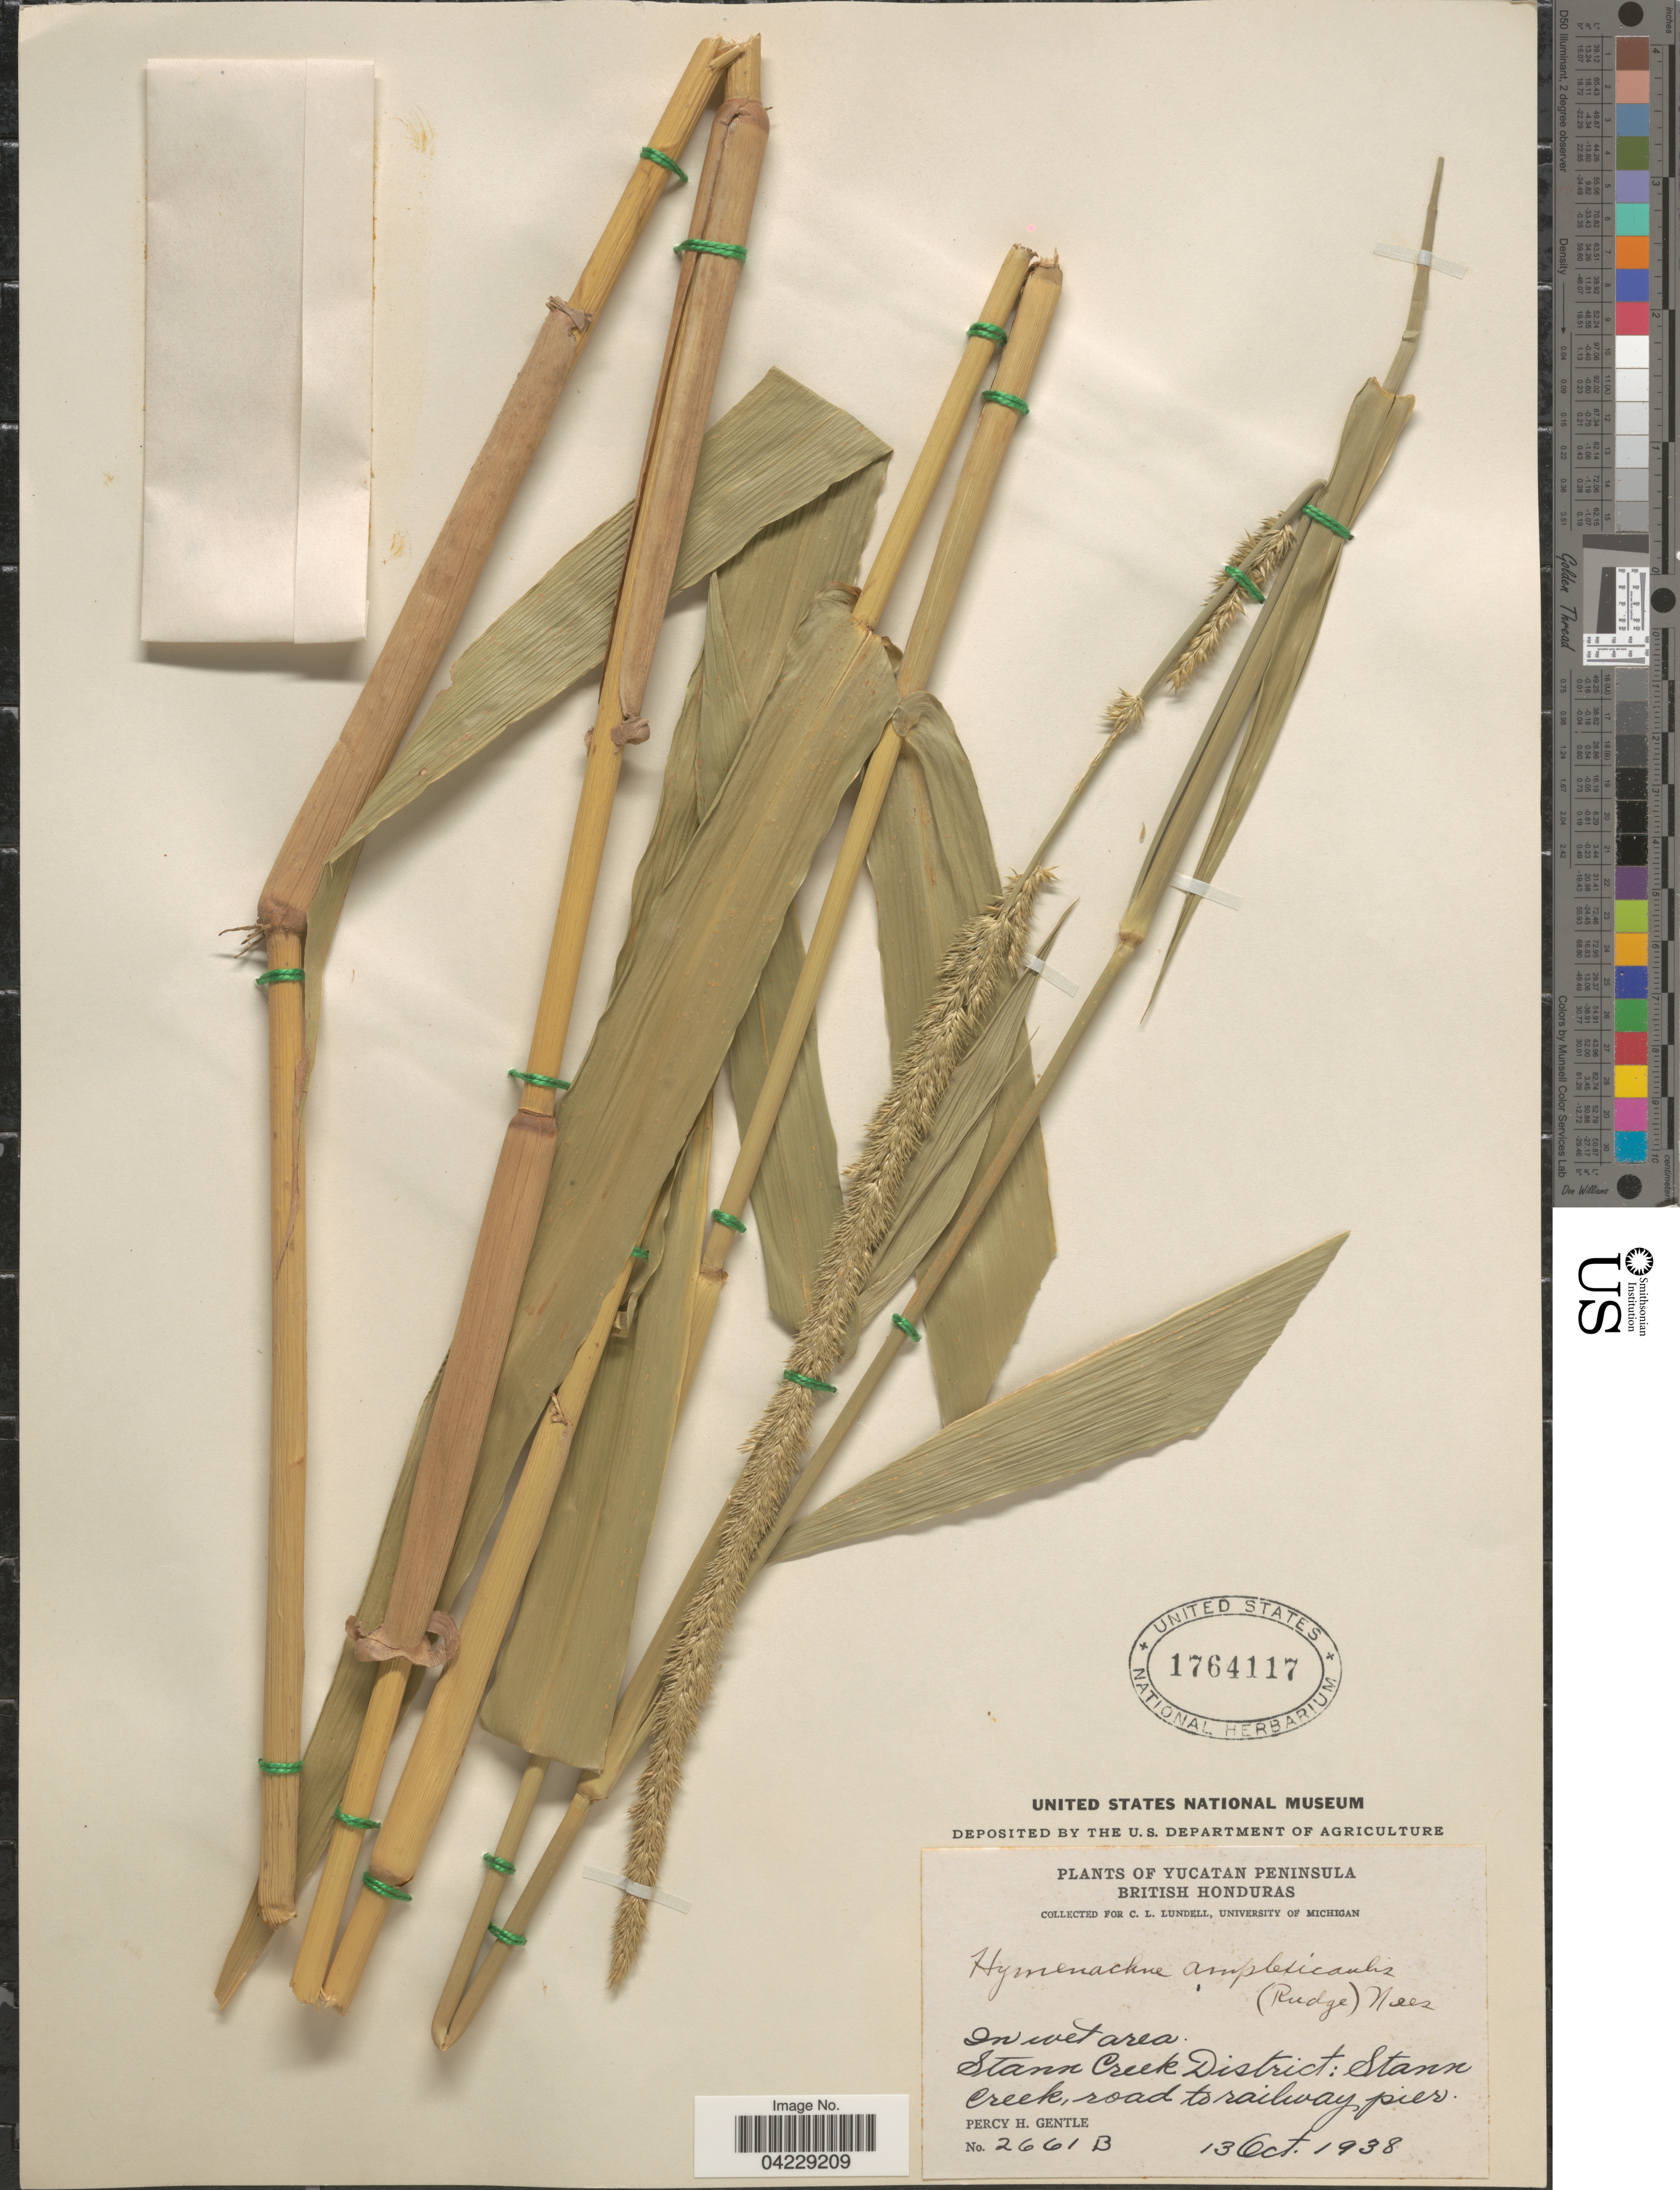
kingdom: Plantae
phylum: Tracheophyta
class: Liliopsida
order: Poales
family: Poaceae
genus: Hymenachne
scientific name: Hymenachne amplexicaulis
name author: (Rudge) Nees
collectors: P. H. Gentle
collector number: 2661B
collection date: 1938-10-13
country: Belize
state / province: Stann Creek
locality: Yucatan Peninsula. British Honduras. Stann Creek District: Stann Creek, road to railway pier.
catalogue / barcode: US 1764117